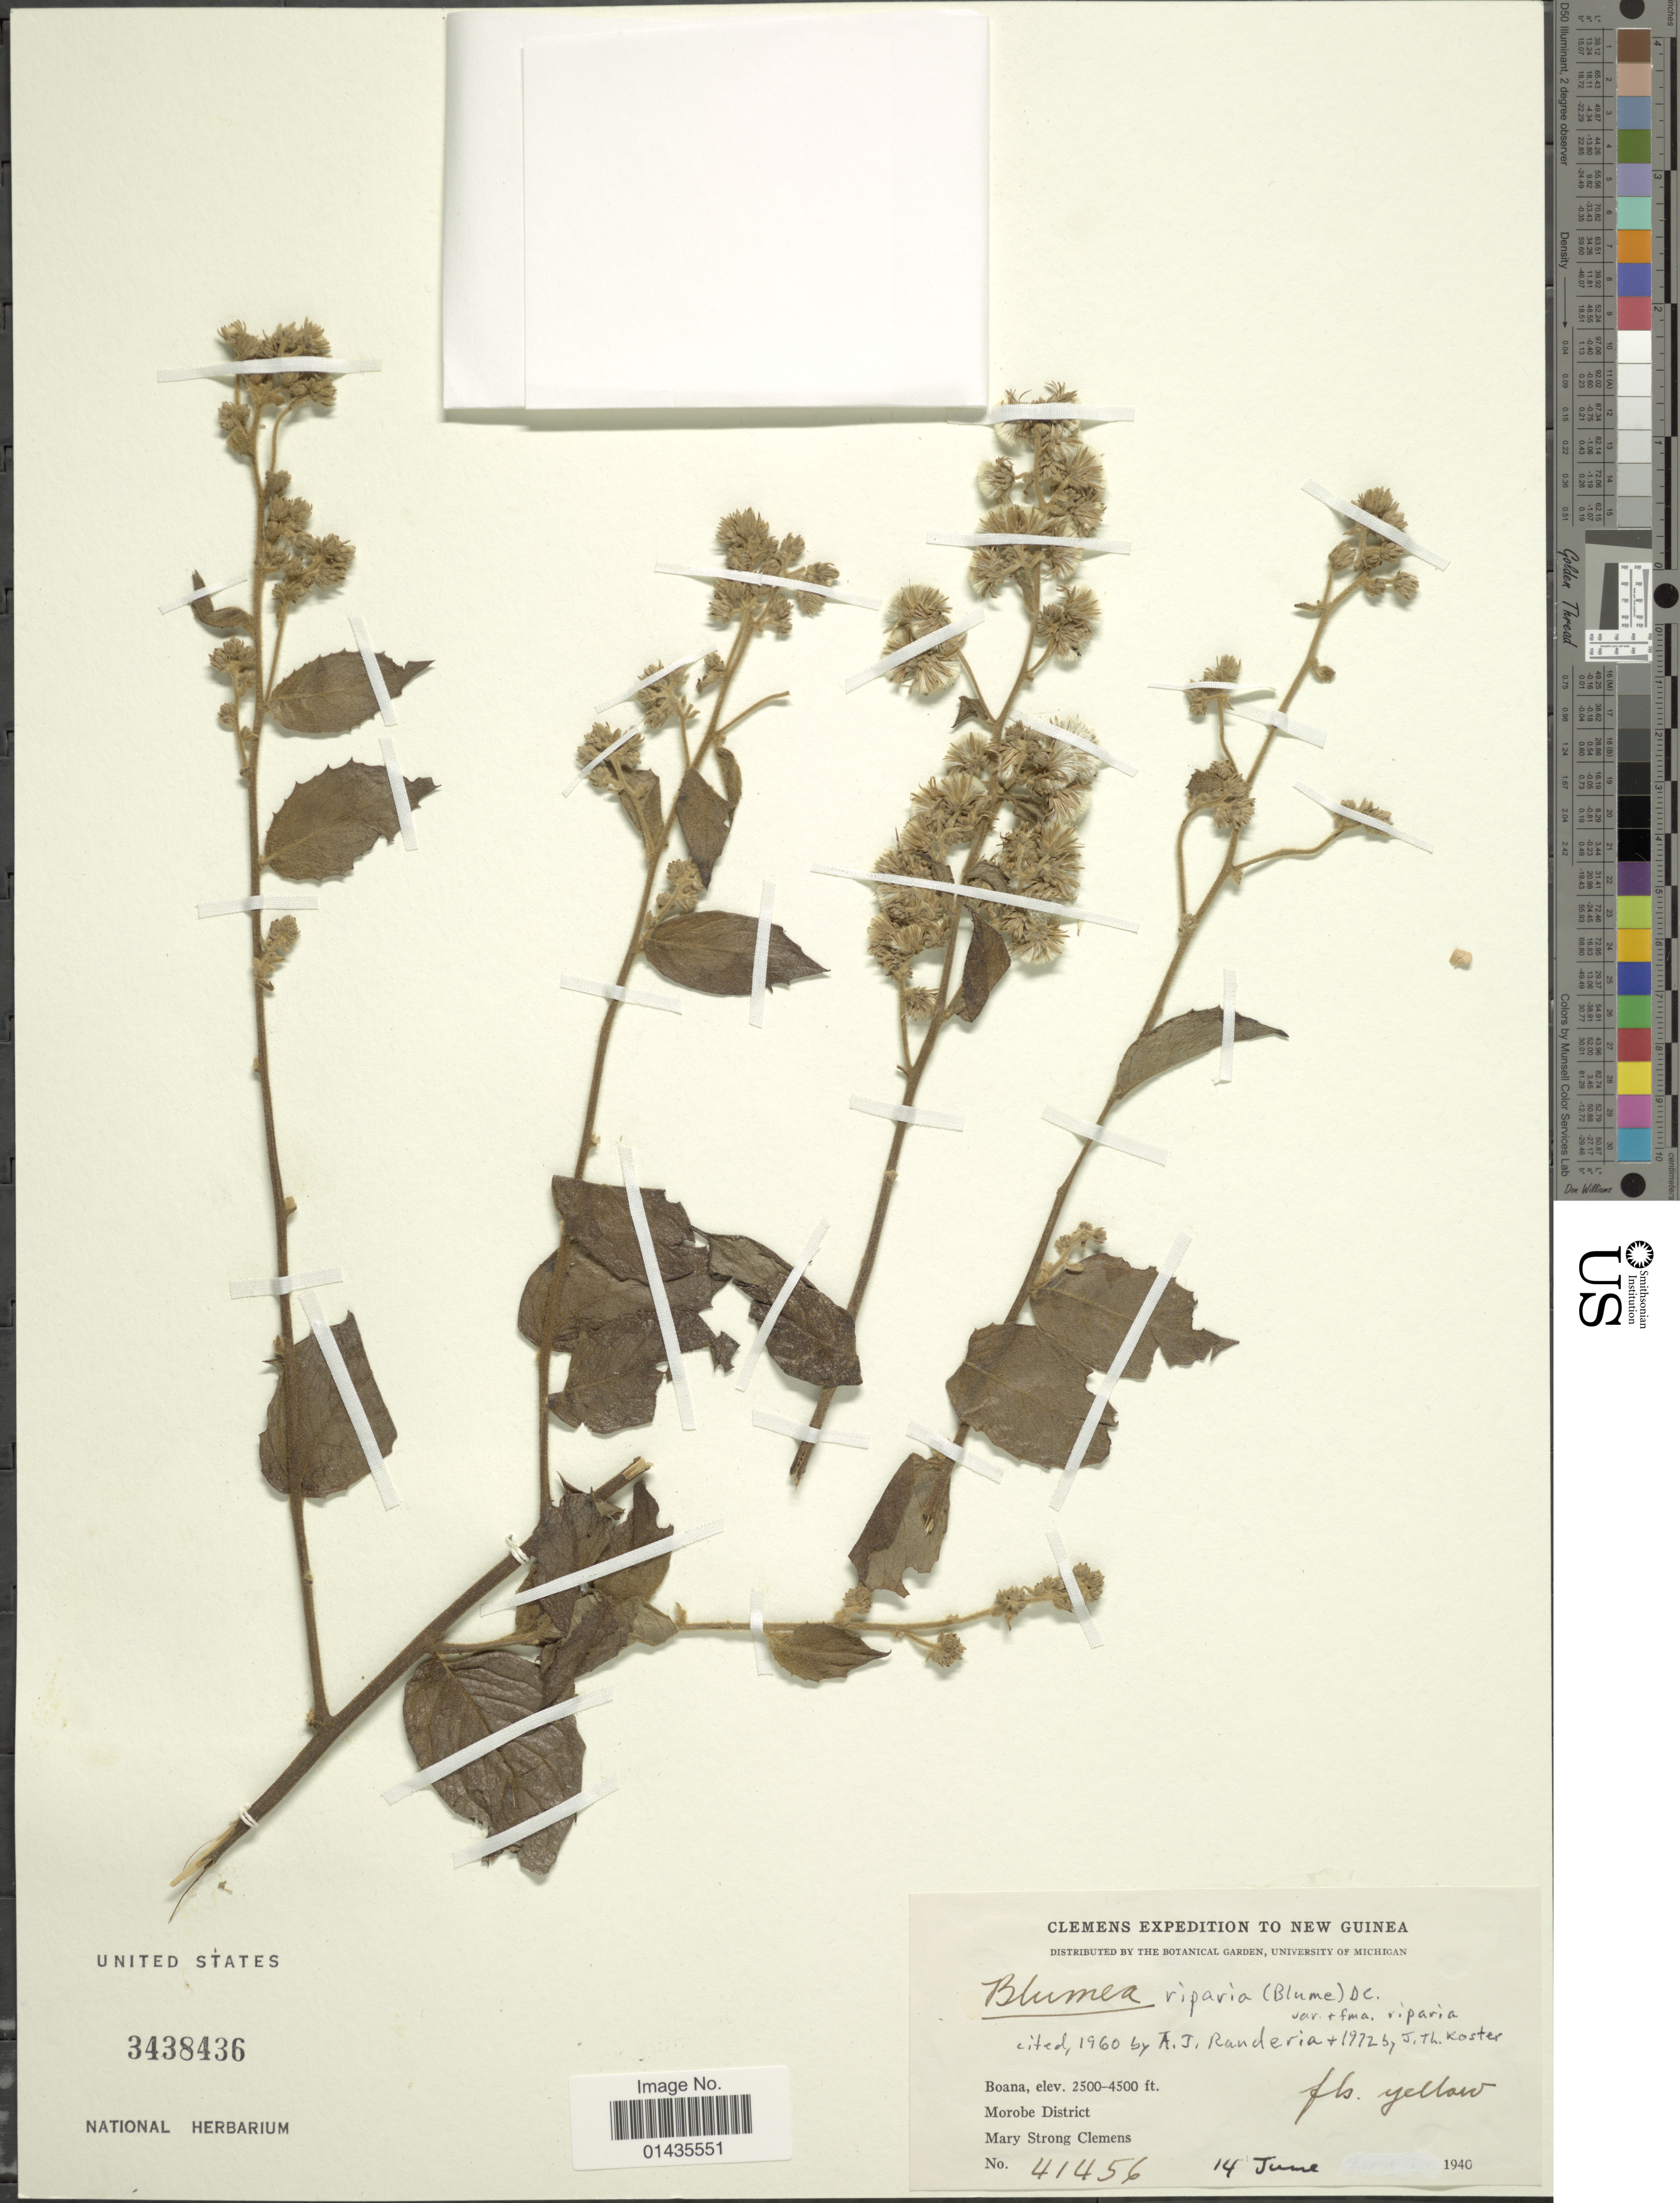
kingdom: Plantae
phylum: Tracheophyta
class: Magnoliopsida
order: Asterales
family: Asteraceae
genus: Blumea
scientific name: Blumea riparia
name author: (Blume) DC.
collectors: M. S. Clemens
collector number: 41456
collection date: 1940-06-14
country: Papua New Guinea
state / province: Morobe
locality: New Guinea, Boana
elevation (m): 762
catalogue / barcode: US 3438436